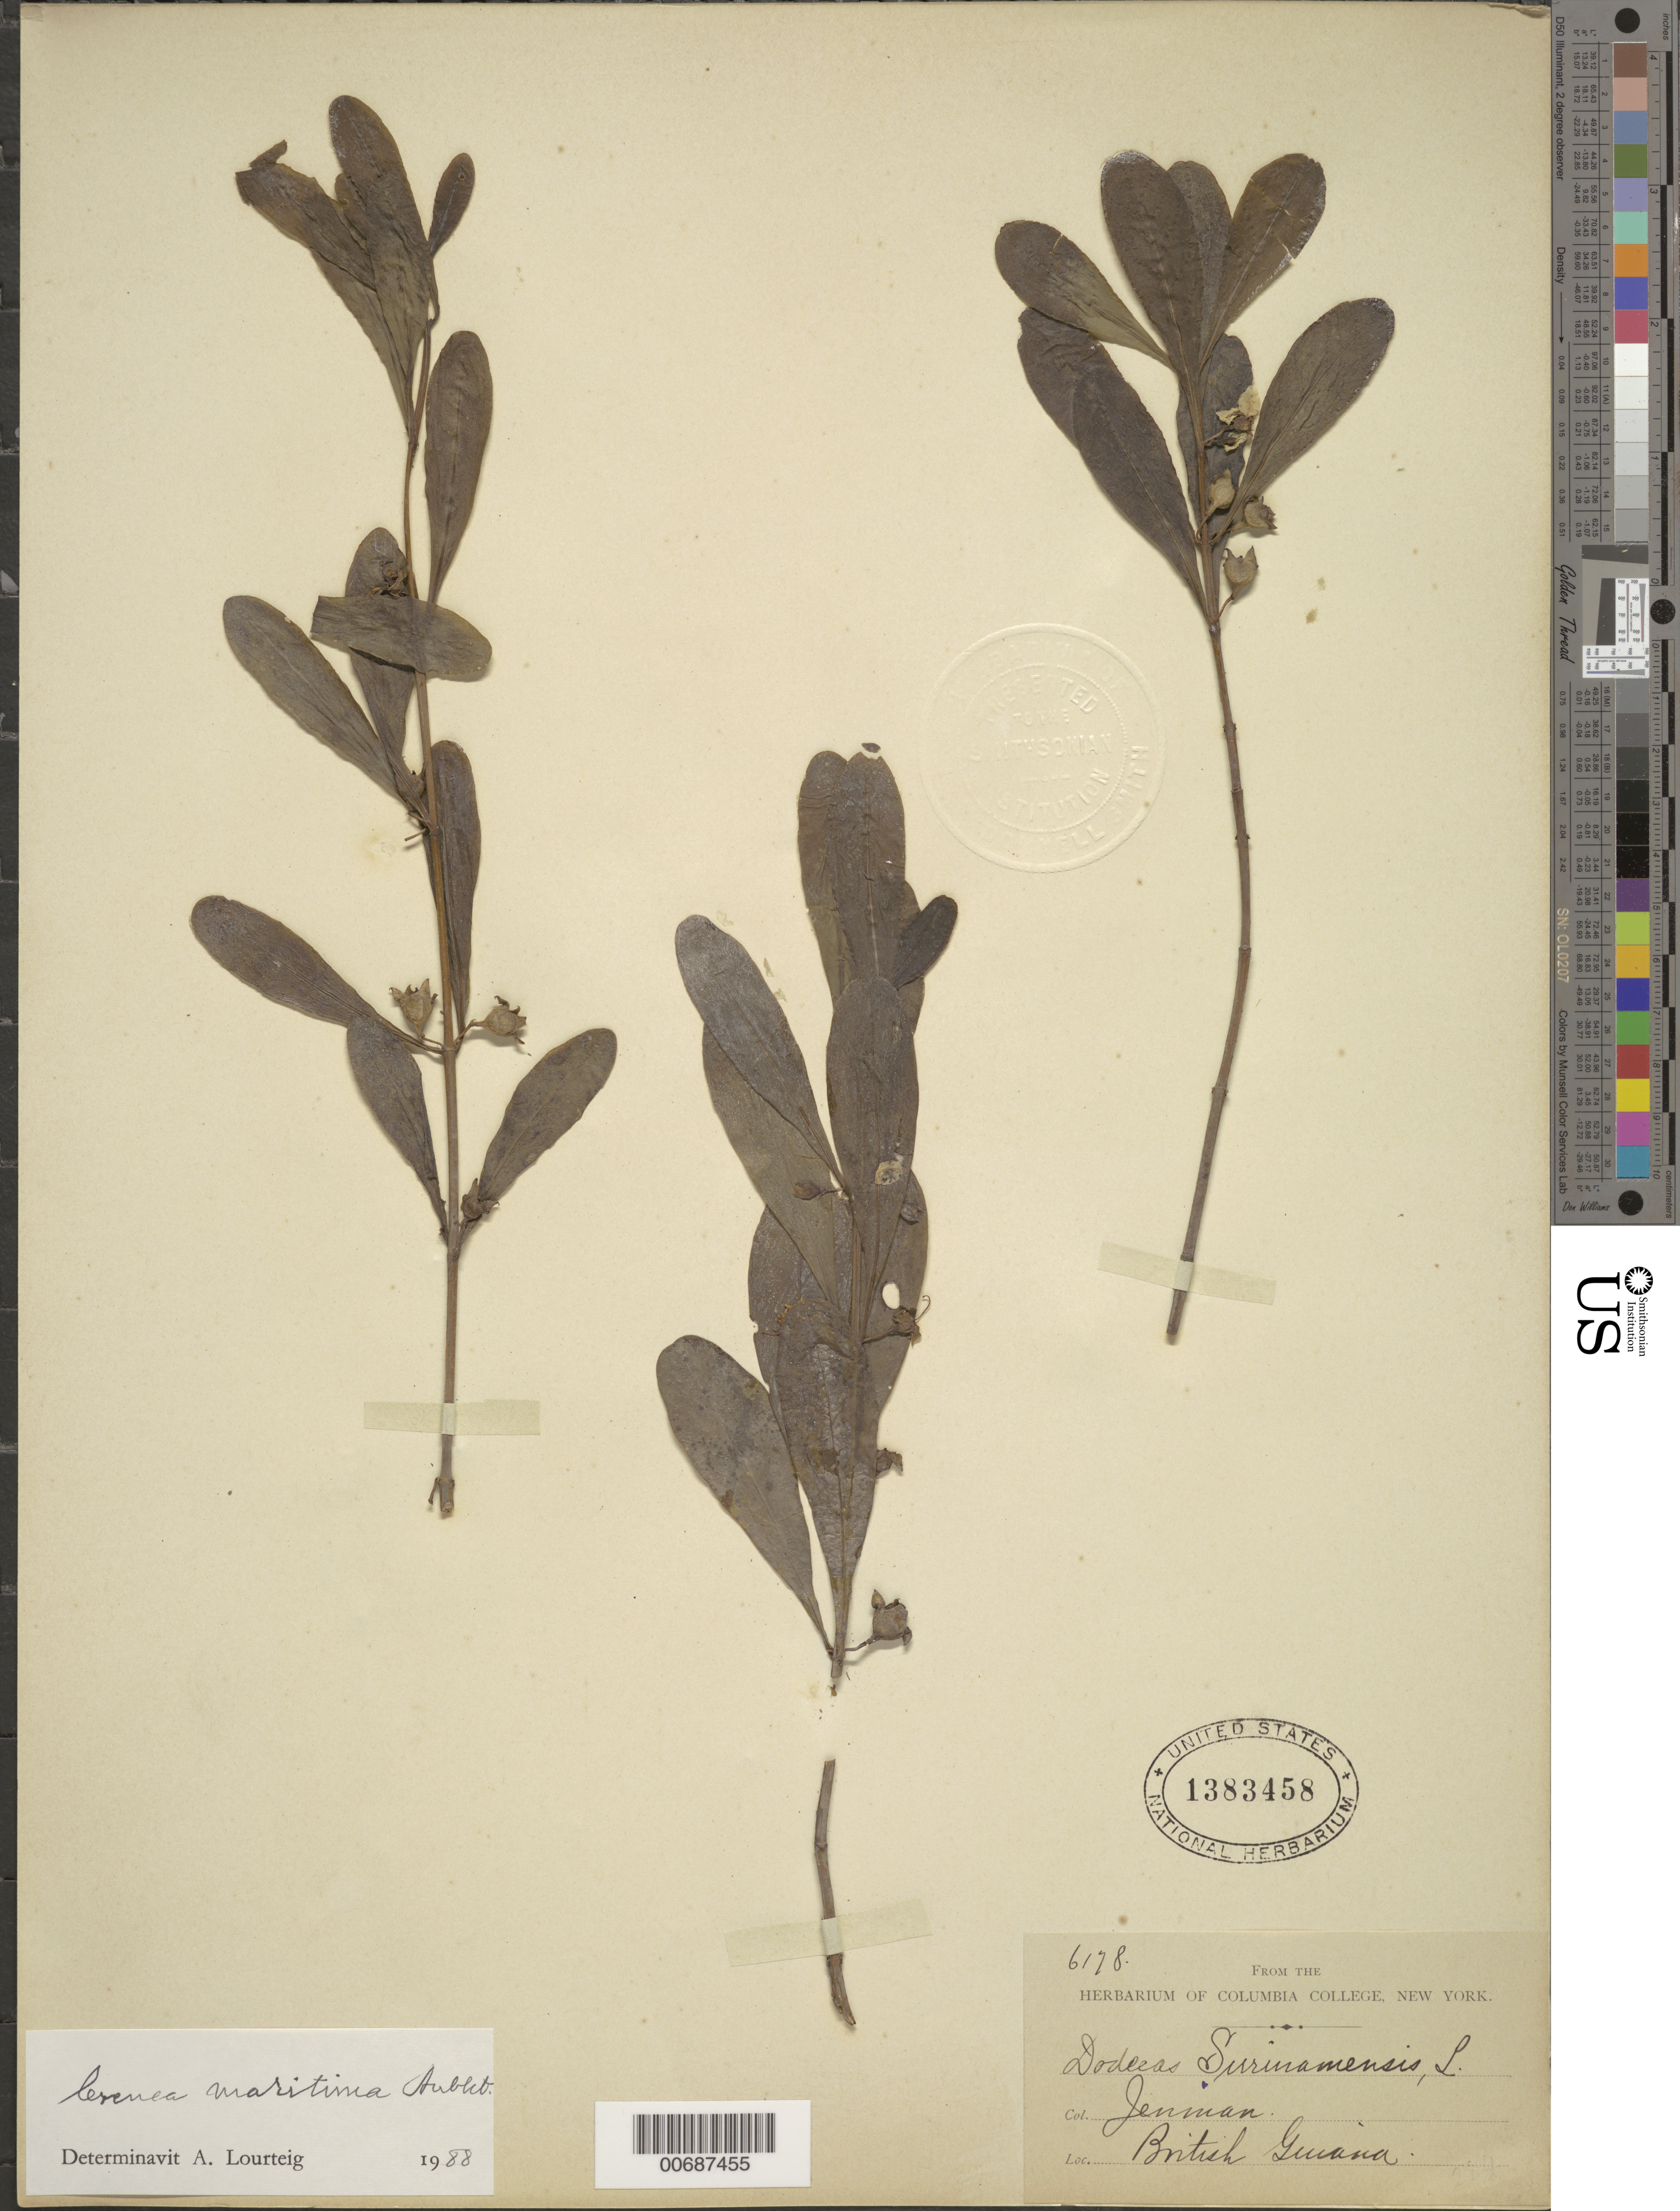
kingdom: Plantae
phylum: Tracheophyta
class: Magnoliopsida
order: Myrtales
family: Lythraceae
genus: Ammannia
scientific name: Ammannia maritima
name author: (Aubl.) S.A. Graham et al.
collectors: -. Jenman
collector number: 6178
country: Guyana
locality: British Guiana.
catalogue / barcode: US 1383458